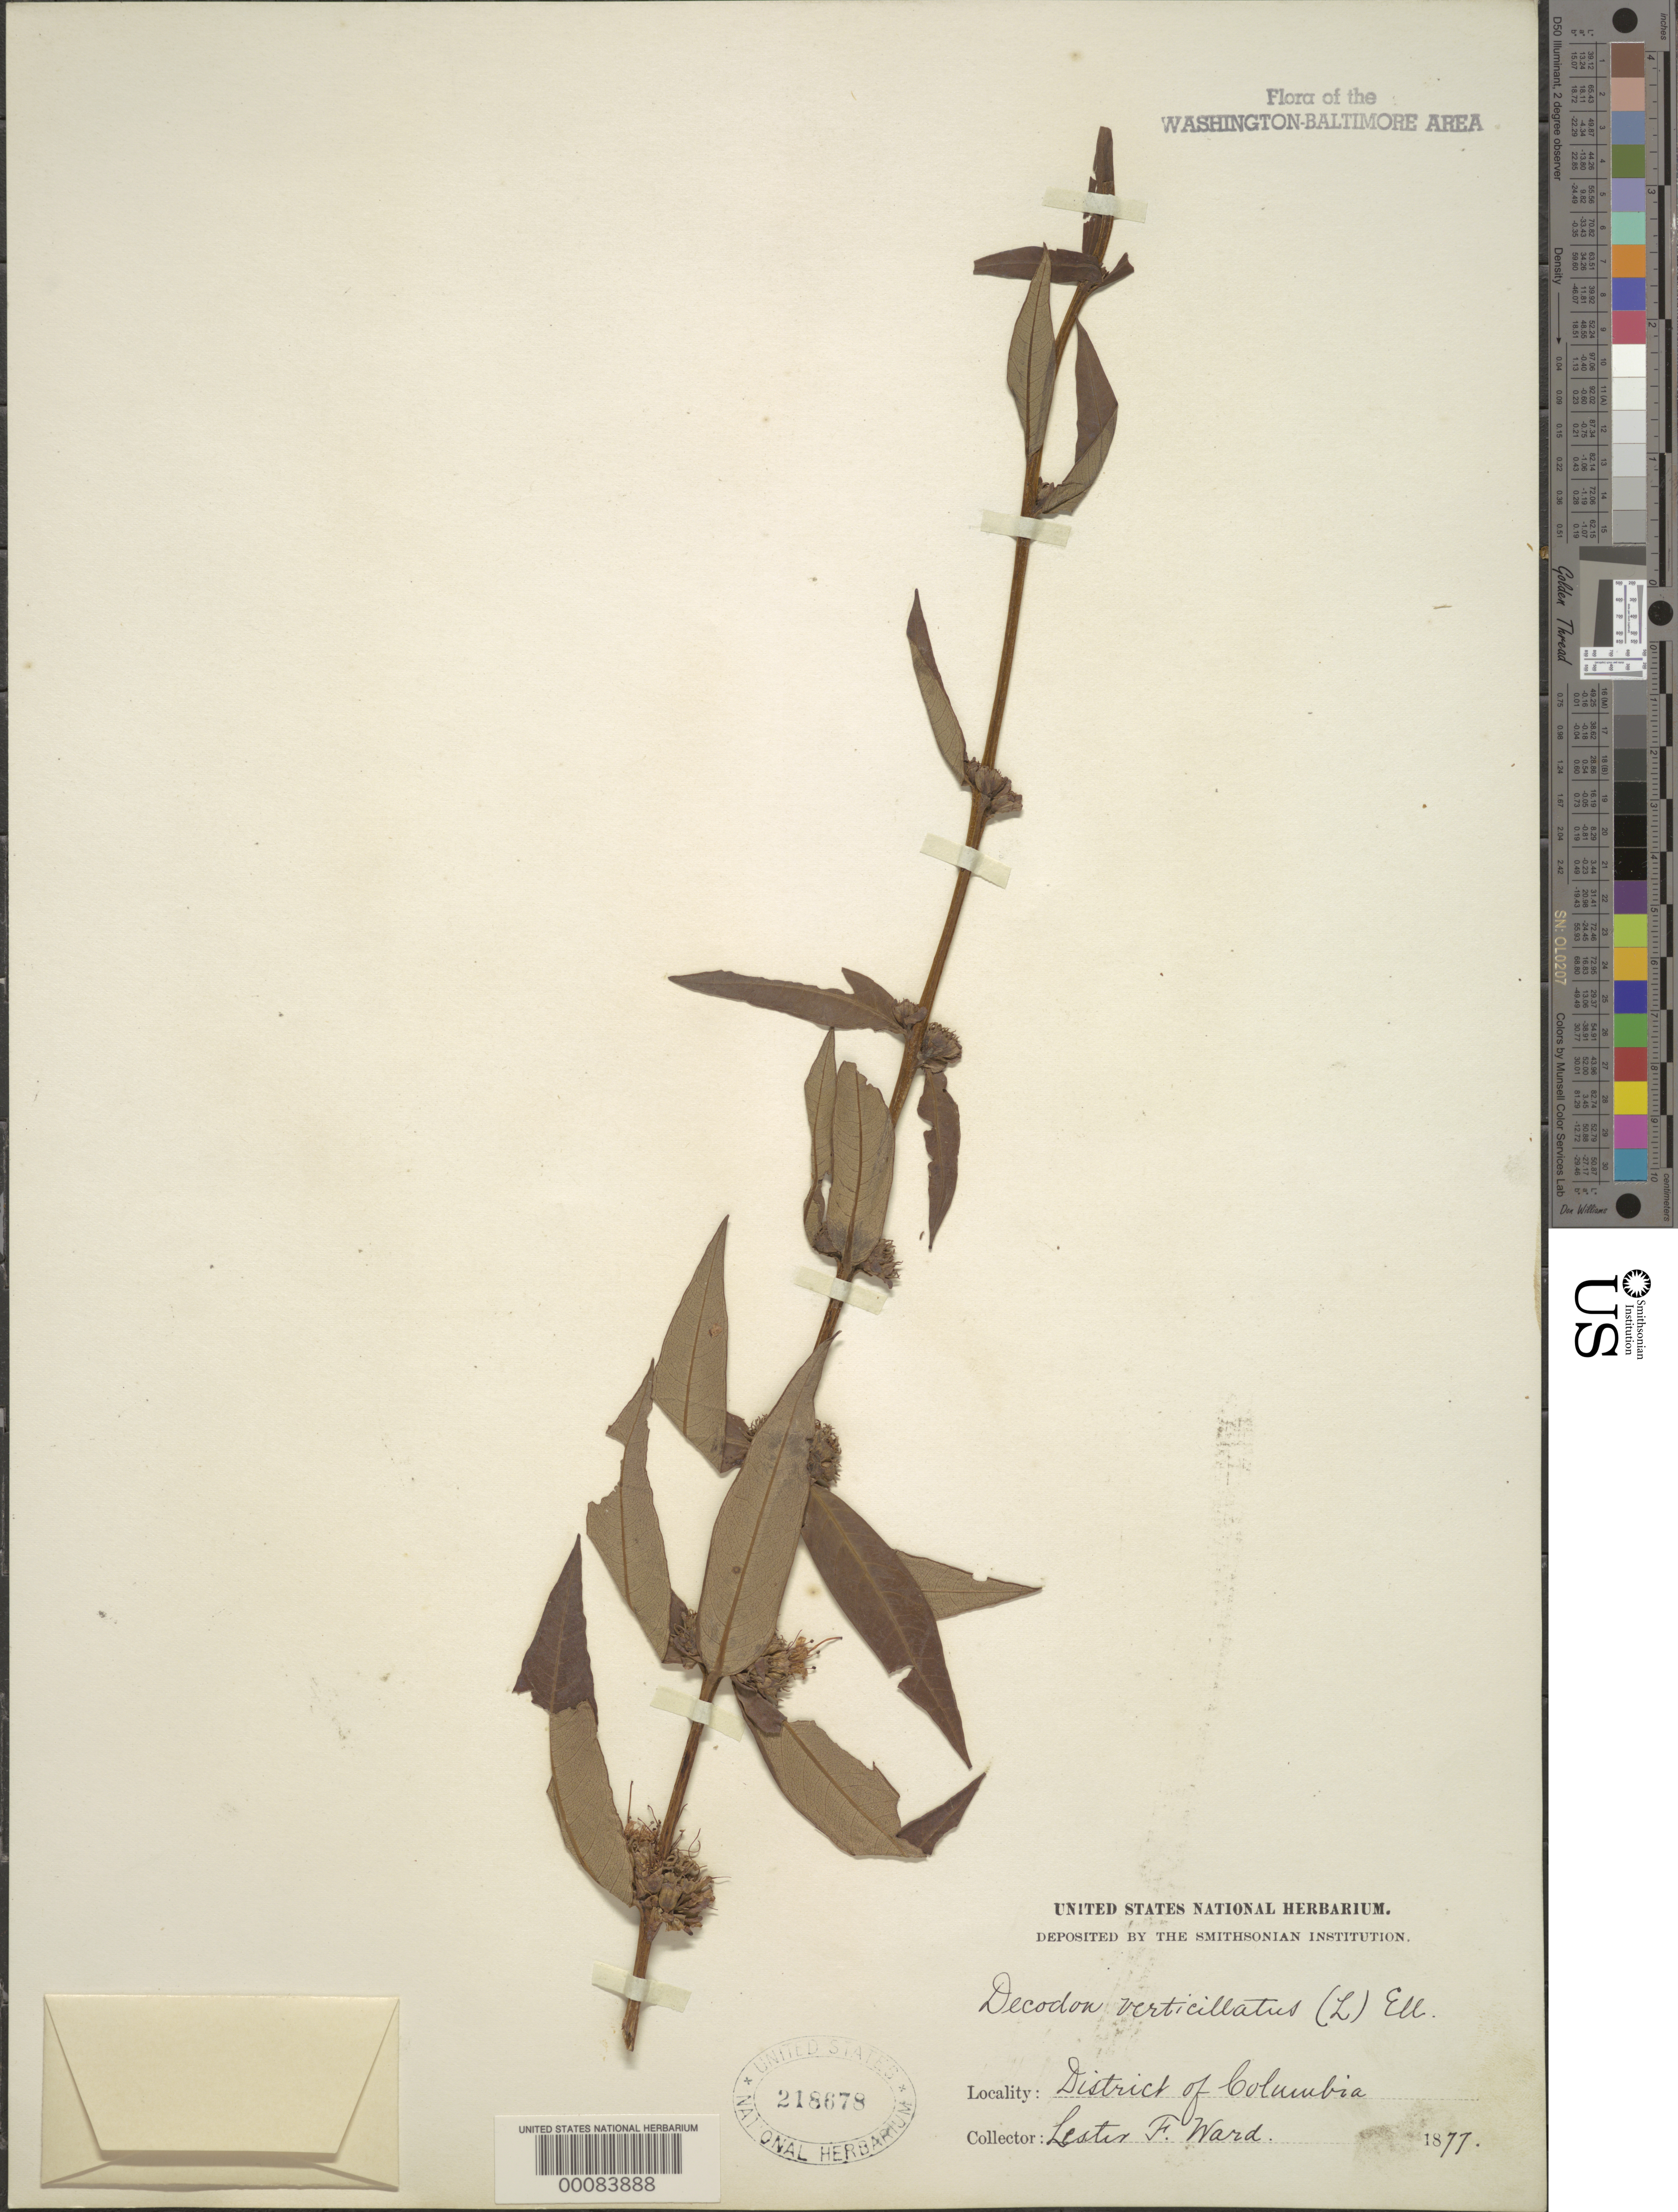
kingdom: Plantae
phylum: Tracheophyta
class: Magnoliopsida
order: Myrtales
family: Lythraceae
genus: Decodon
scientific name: Decodon verticillatus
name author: (L.) Elliott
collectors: L. F. Ward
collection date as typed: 1877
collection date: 1877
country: United States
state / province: District of Columbia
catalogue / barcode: US 218678